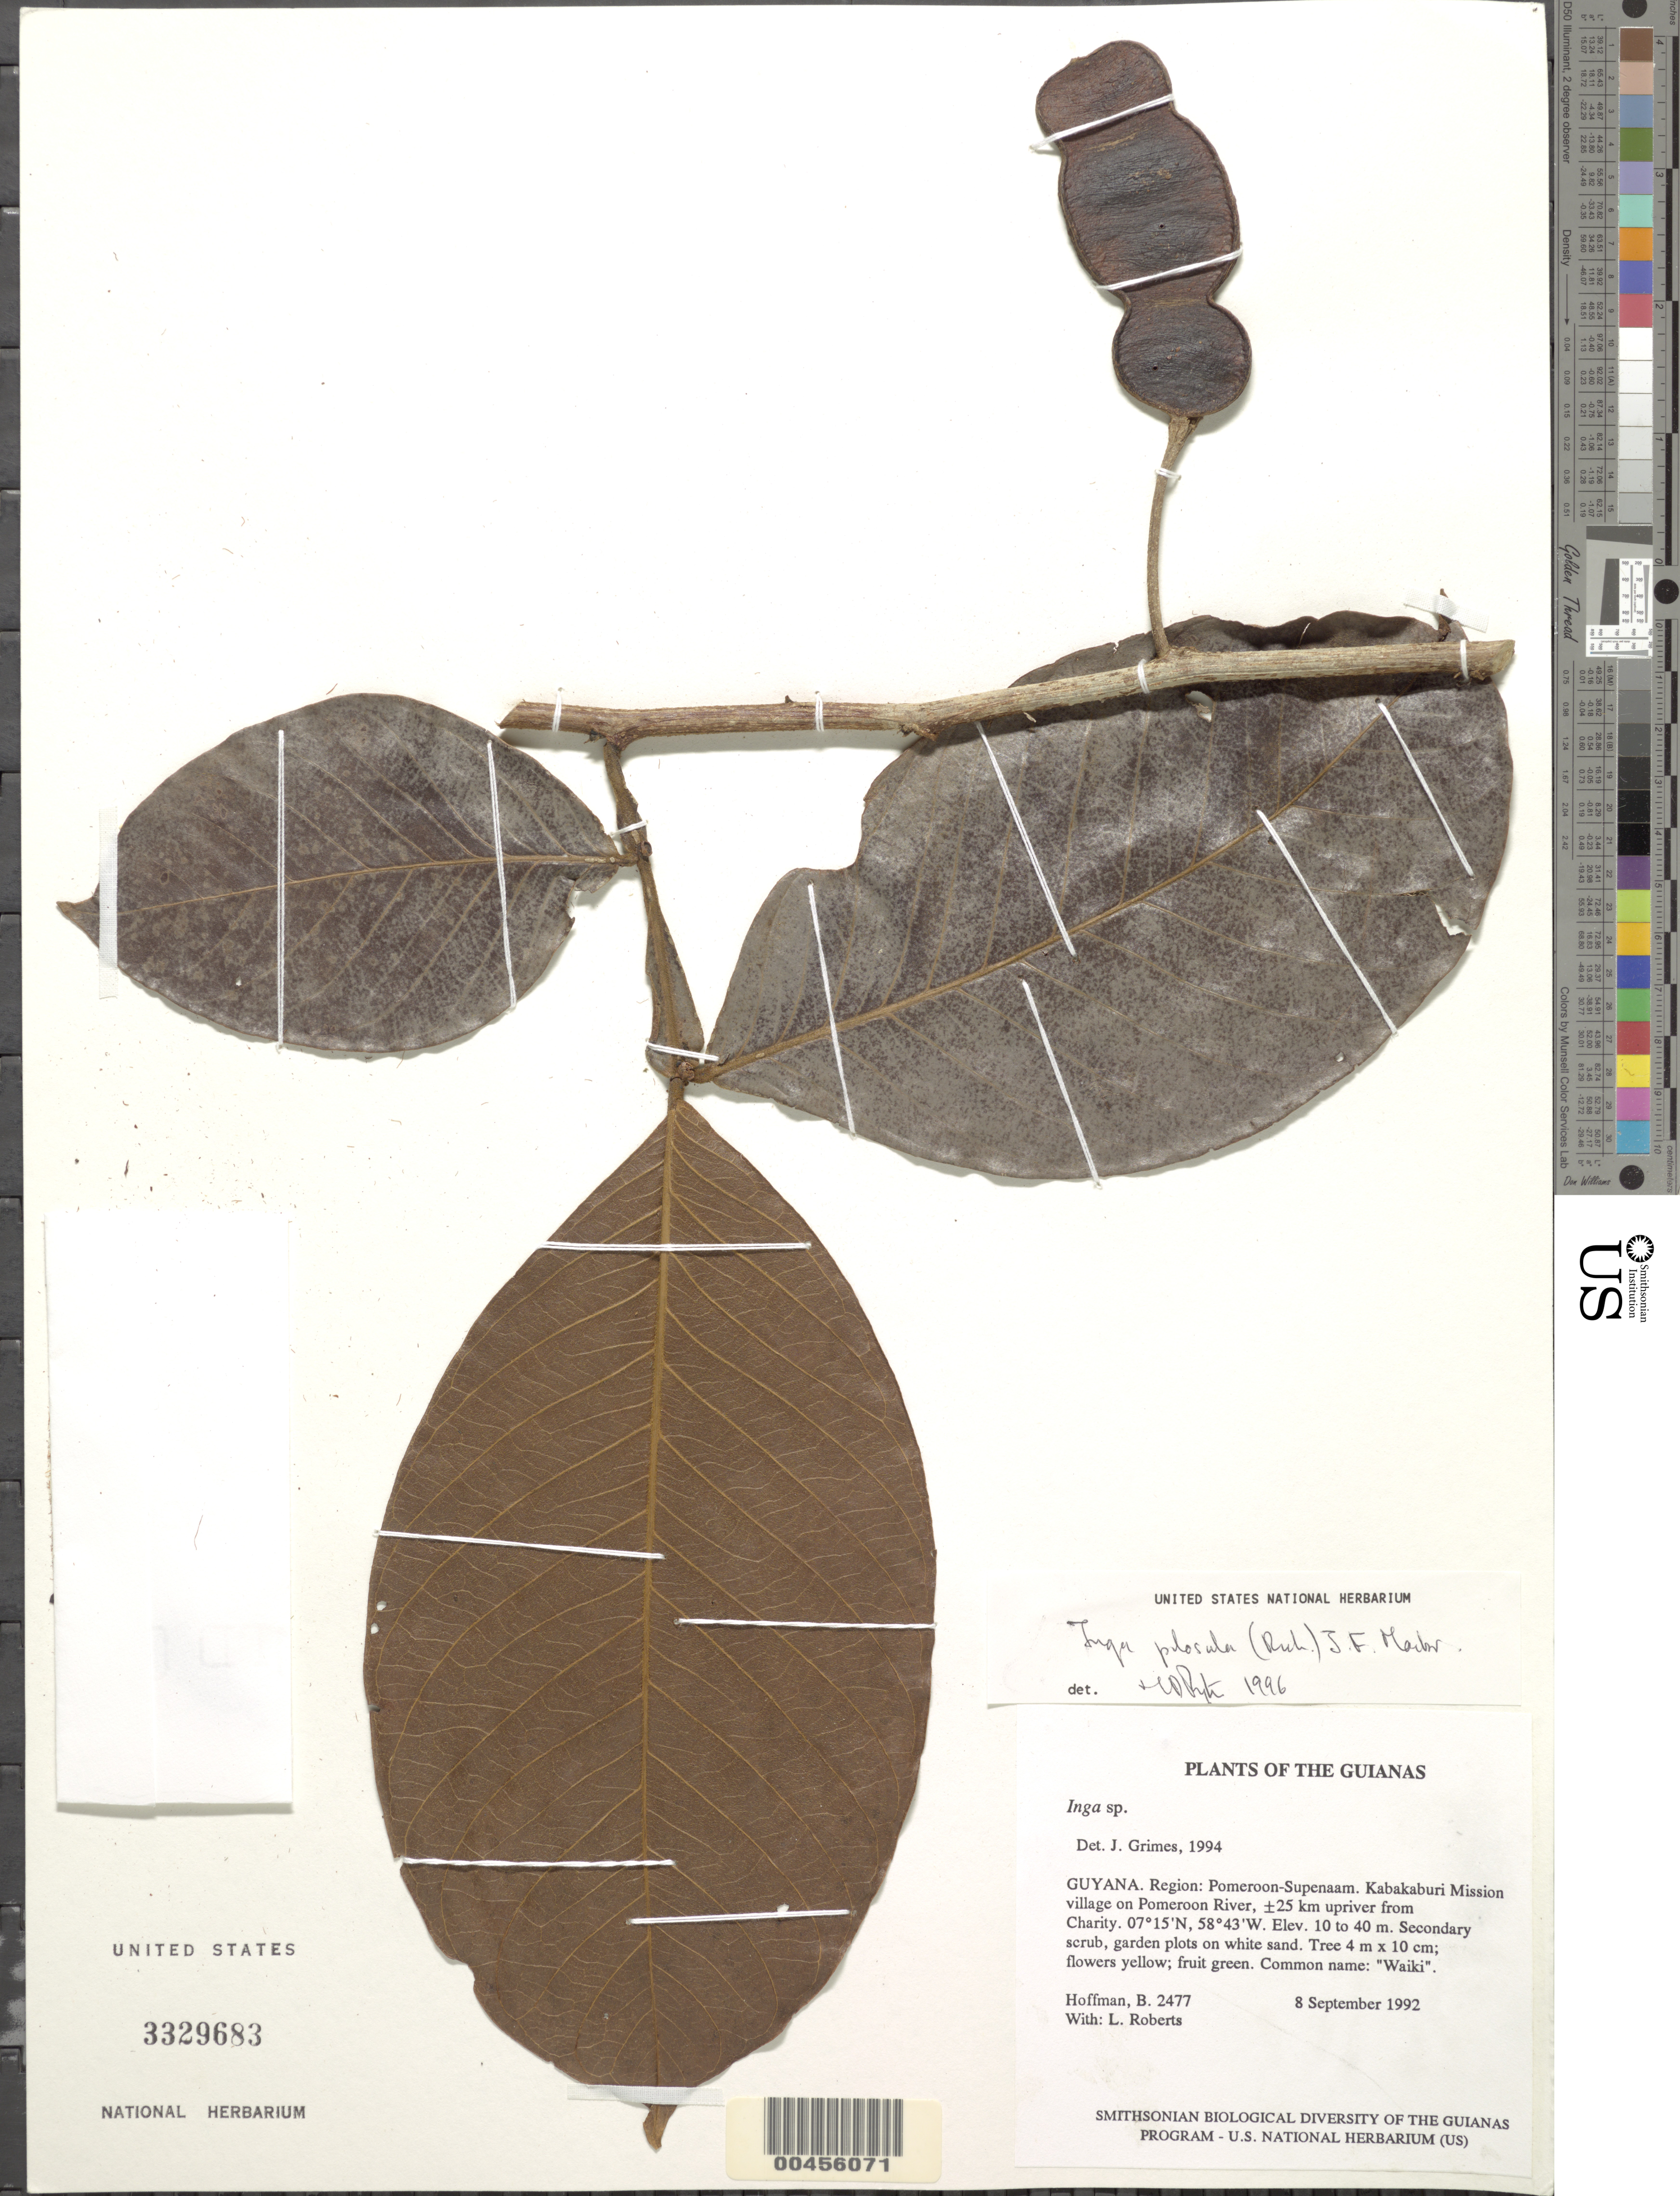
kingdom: Plantae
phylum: Tracheophyta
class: Magnoliopsida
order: Fabales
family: Fabaceae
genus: Inga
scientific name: Inga pilosula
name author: (Rich.) J.F. Macbr.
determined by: Poncy, O.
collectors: B. Hoffman & L. Roberts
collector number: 2477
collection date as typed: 8 September 1992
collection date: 1992-09-08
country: Guyana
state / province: Pomeroon-Supenaam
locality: Kabakaburi Mission village on Pomeroon River, ±25 km upriver from Charity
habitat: Secondary scrub, garden plots on white sand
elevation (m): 10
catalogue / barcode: US 3329683